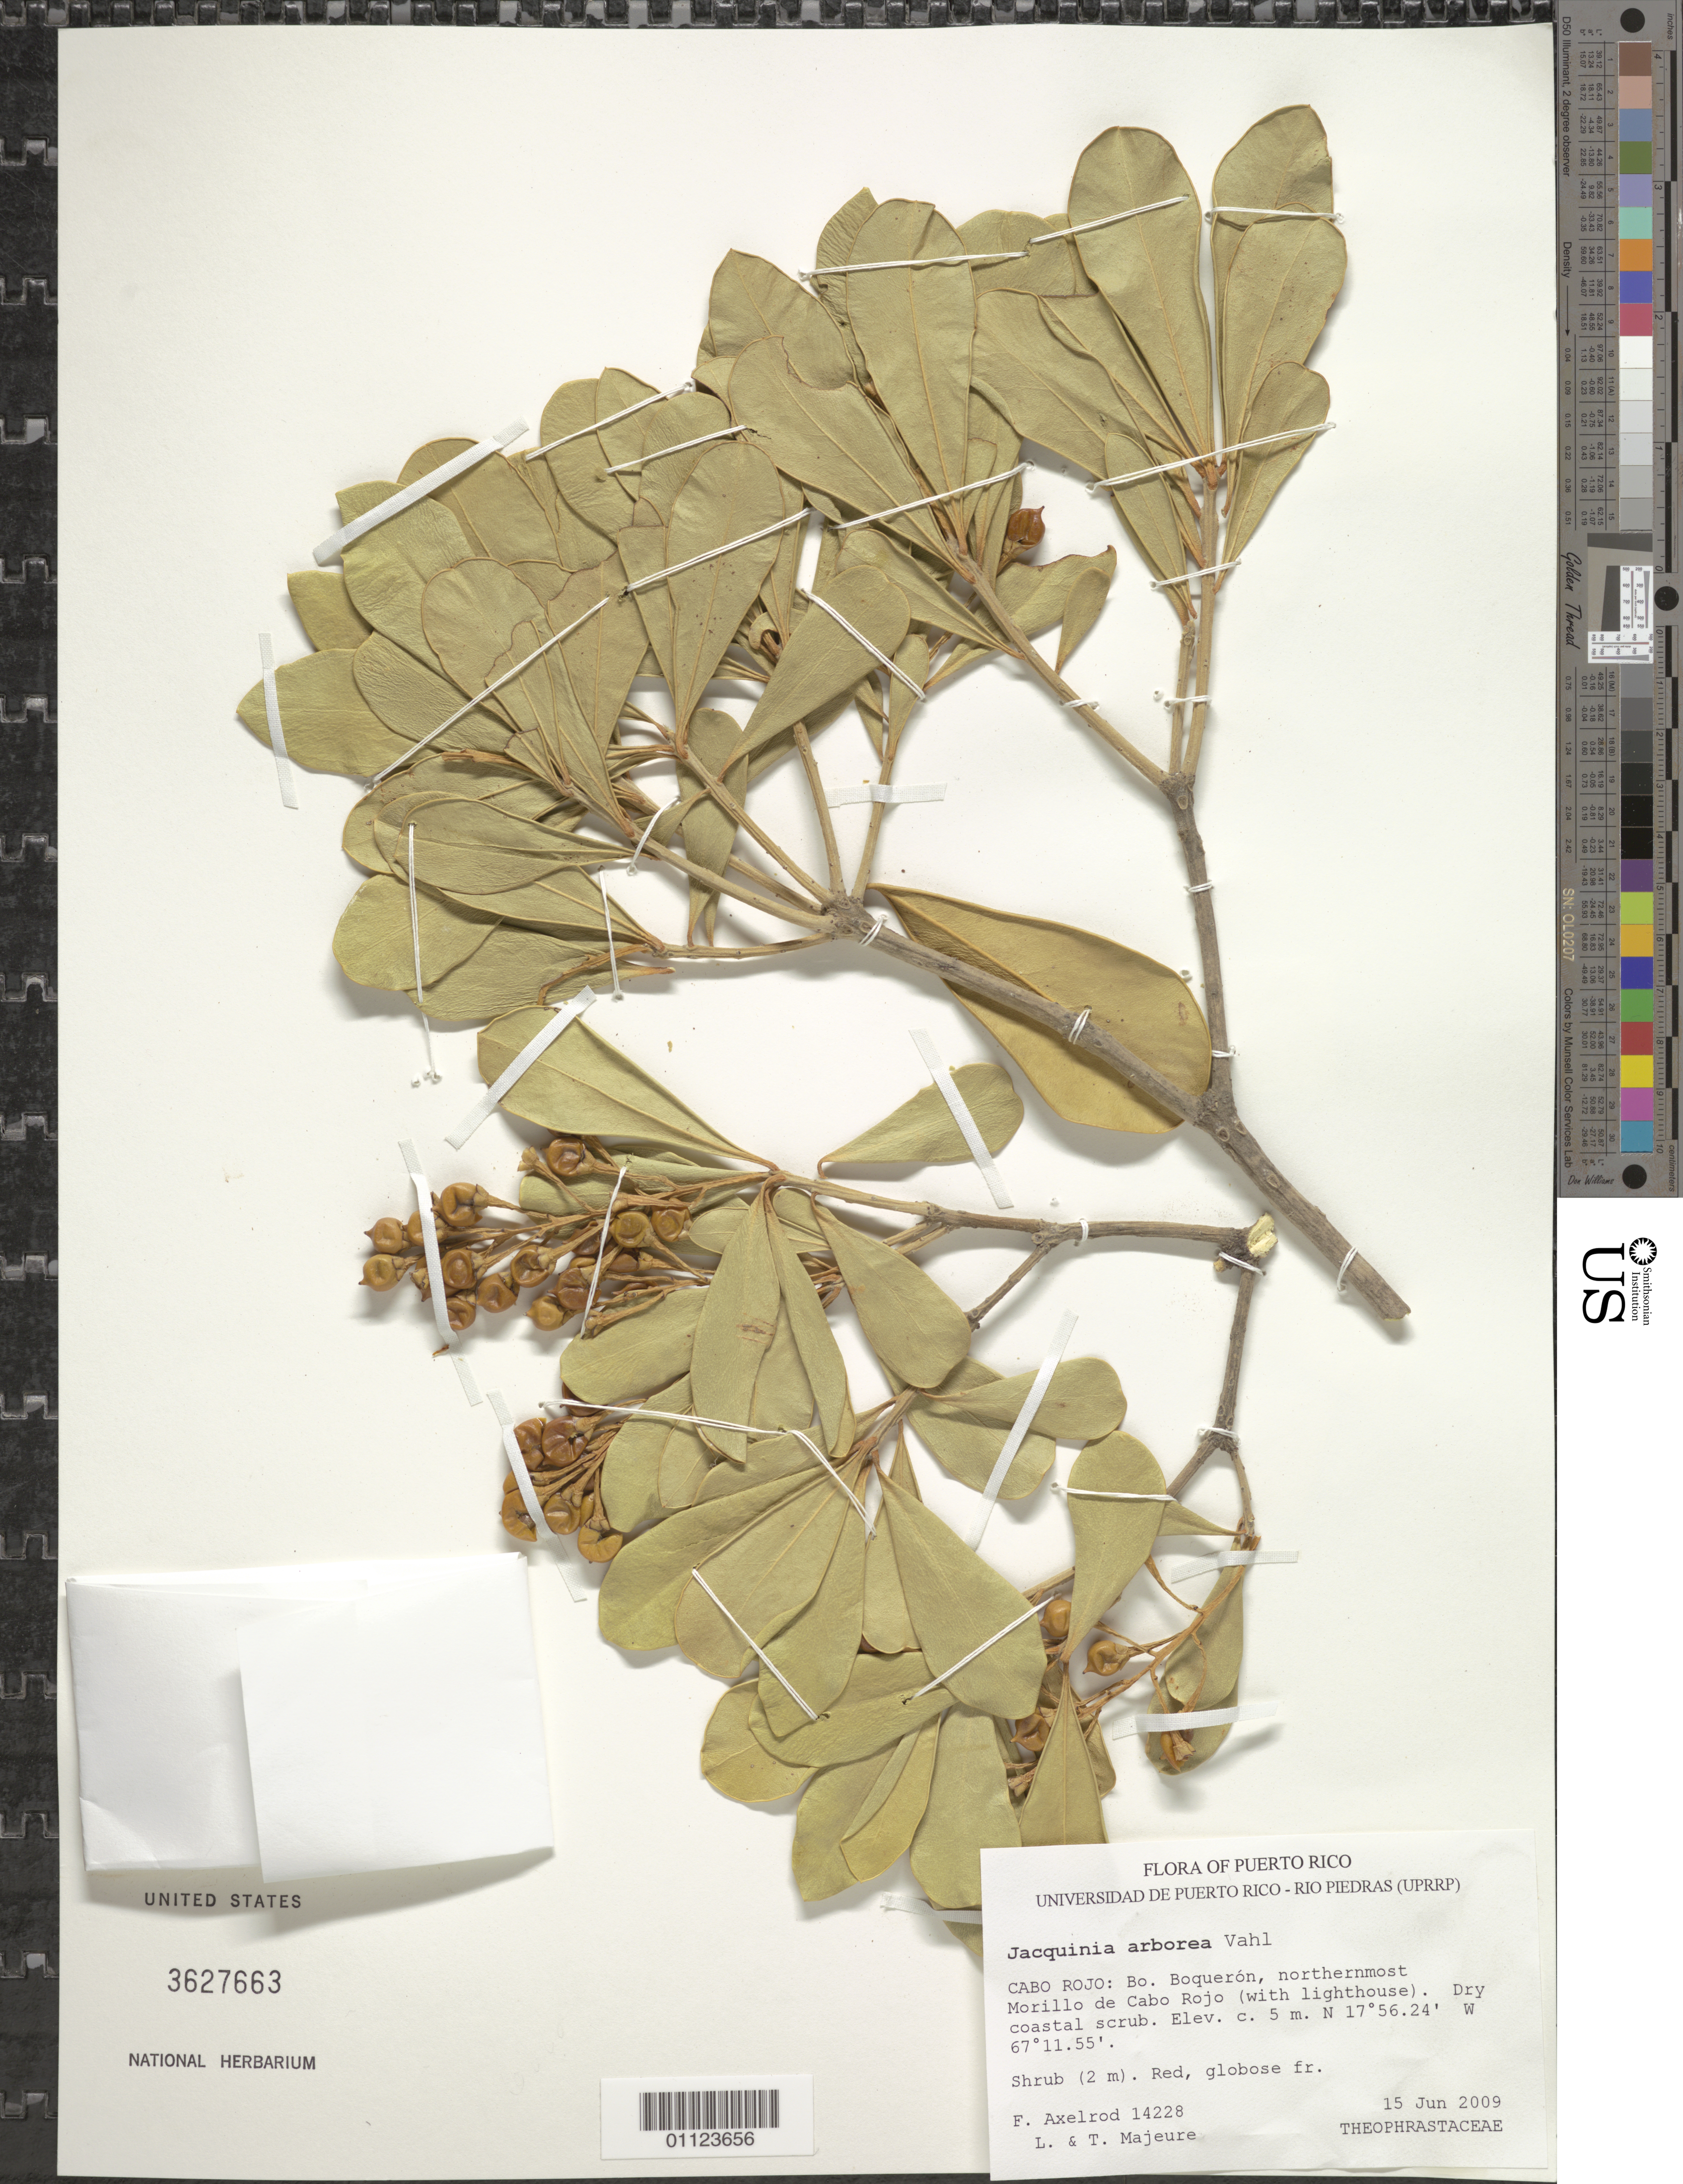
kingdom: Plantae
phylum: Tracheophyta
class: Magnoliopsida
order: Ericales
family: Primulaceae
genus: Jacquinia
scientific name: Jacquinia arborea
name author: Vahl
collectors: F. S. Axelrod, L. Majeure & T. Majeure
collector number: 14228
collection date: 2009-06-15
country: Puerto Rico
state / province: Cabo Rojo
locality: Bo. Boquerón, northernmost Morillo de Cabo Rojo (with lighthouse).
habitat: Dry coastal scrub.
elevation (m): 5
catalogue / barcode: US 3627663